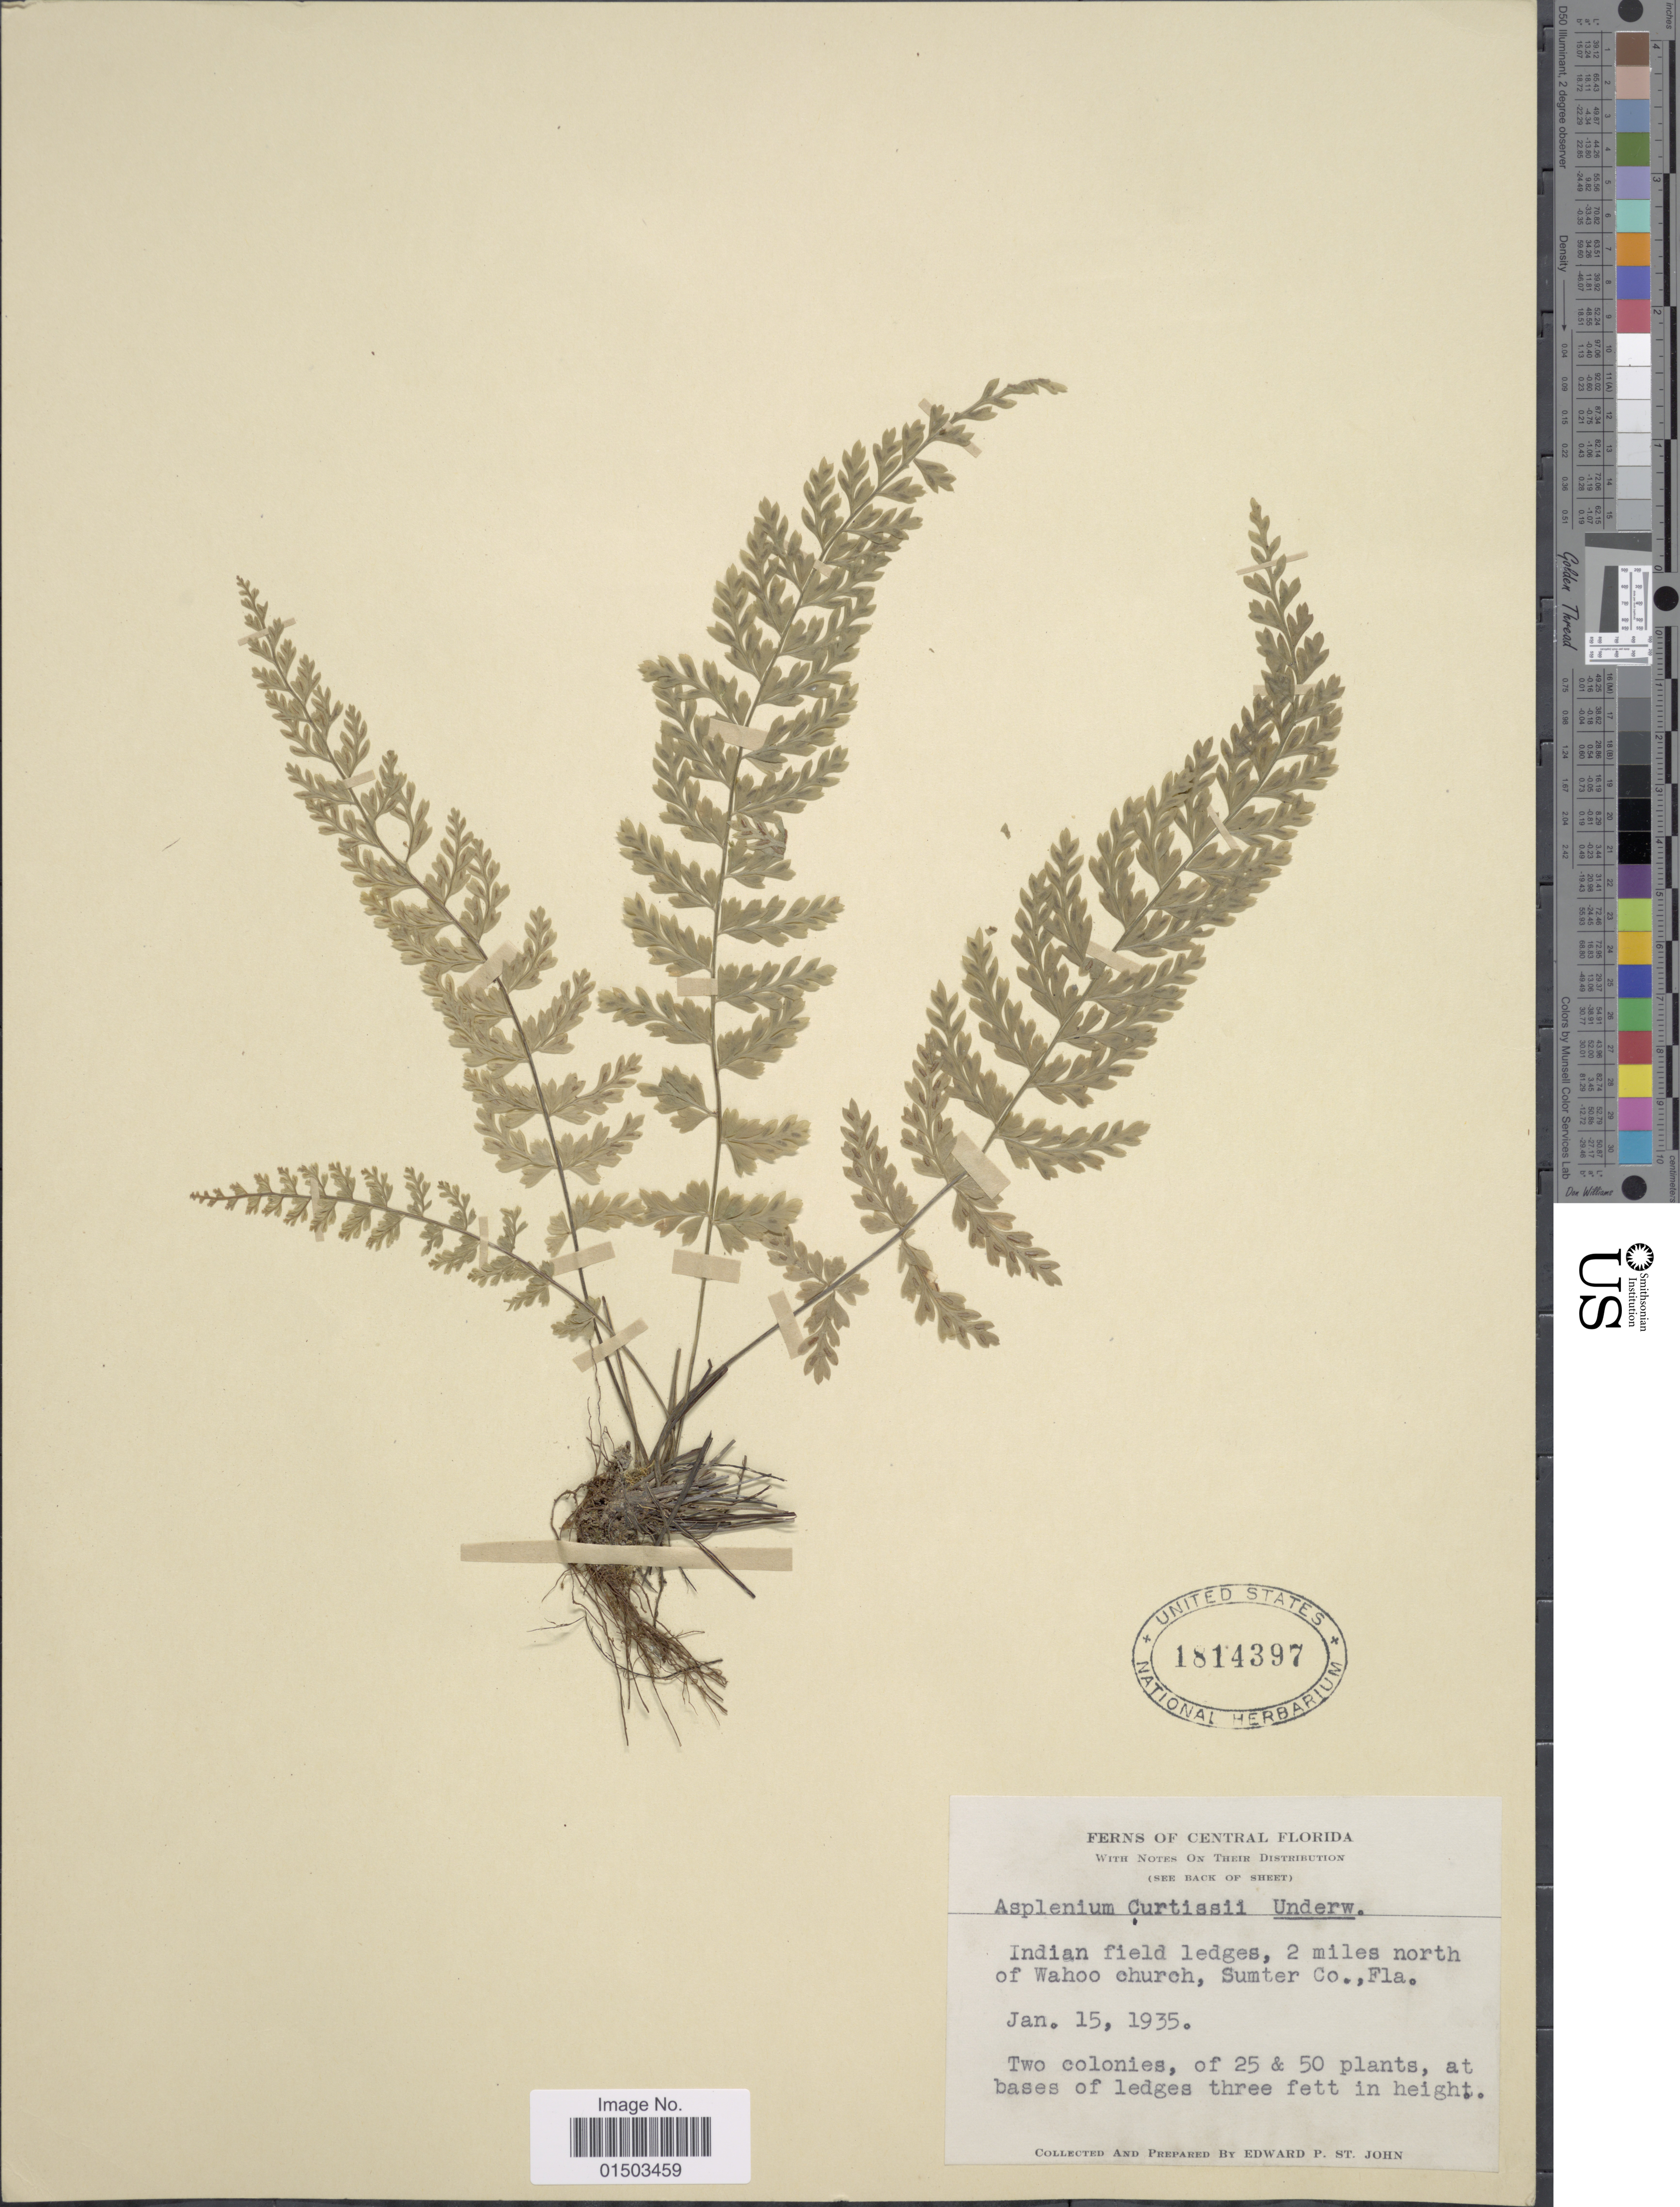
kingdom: Plantae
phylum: Tracheophyta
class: Polypodiopsida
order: Polypodiales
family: Aspleniaceae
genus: Asplenium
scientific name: Asplenium curtissii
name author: Underw.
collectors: E. P. St. John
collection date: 1935-01-15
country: United States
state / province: Florida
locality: Central Florida. Indian field ledges, 2 miles north of Wahoo church, Sumter Co., Fla.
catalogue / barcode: US 1814397